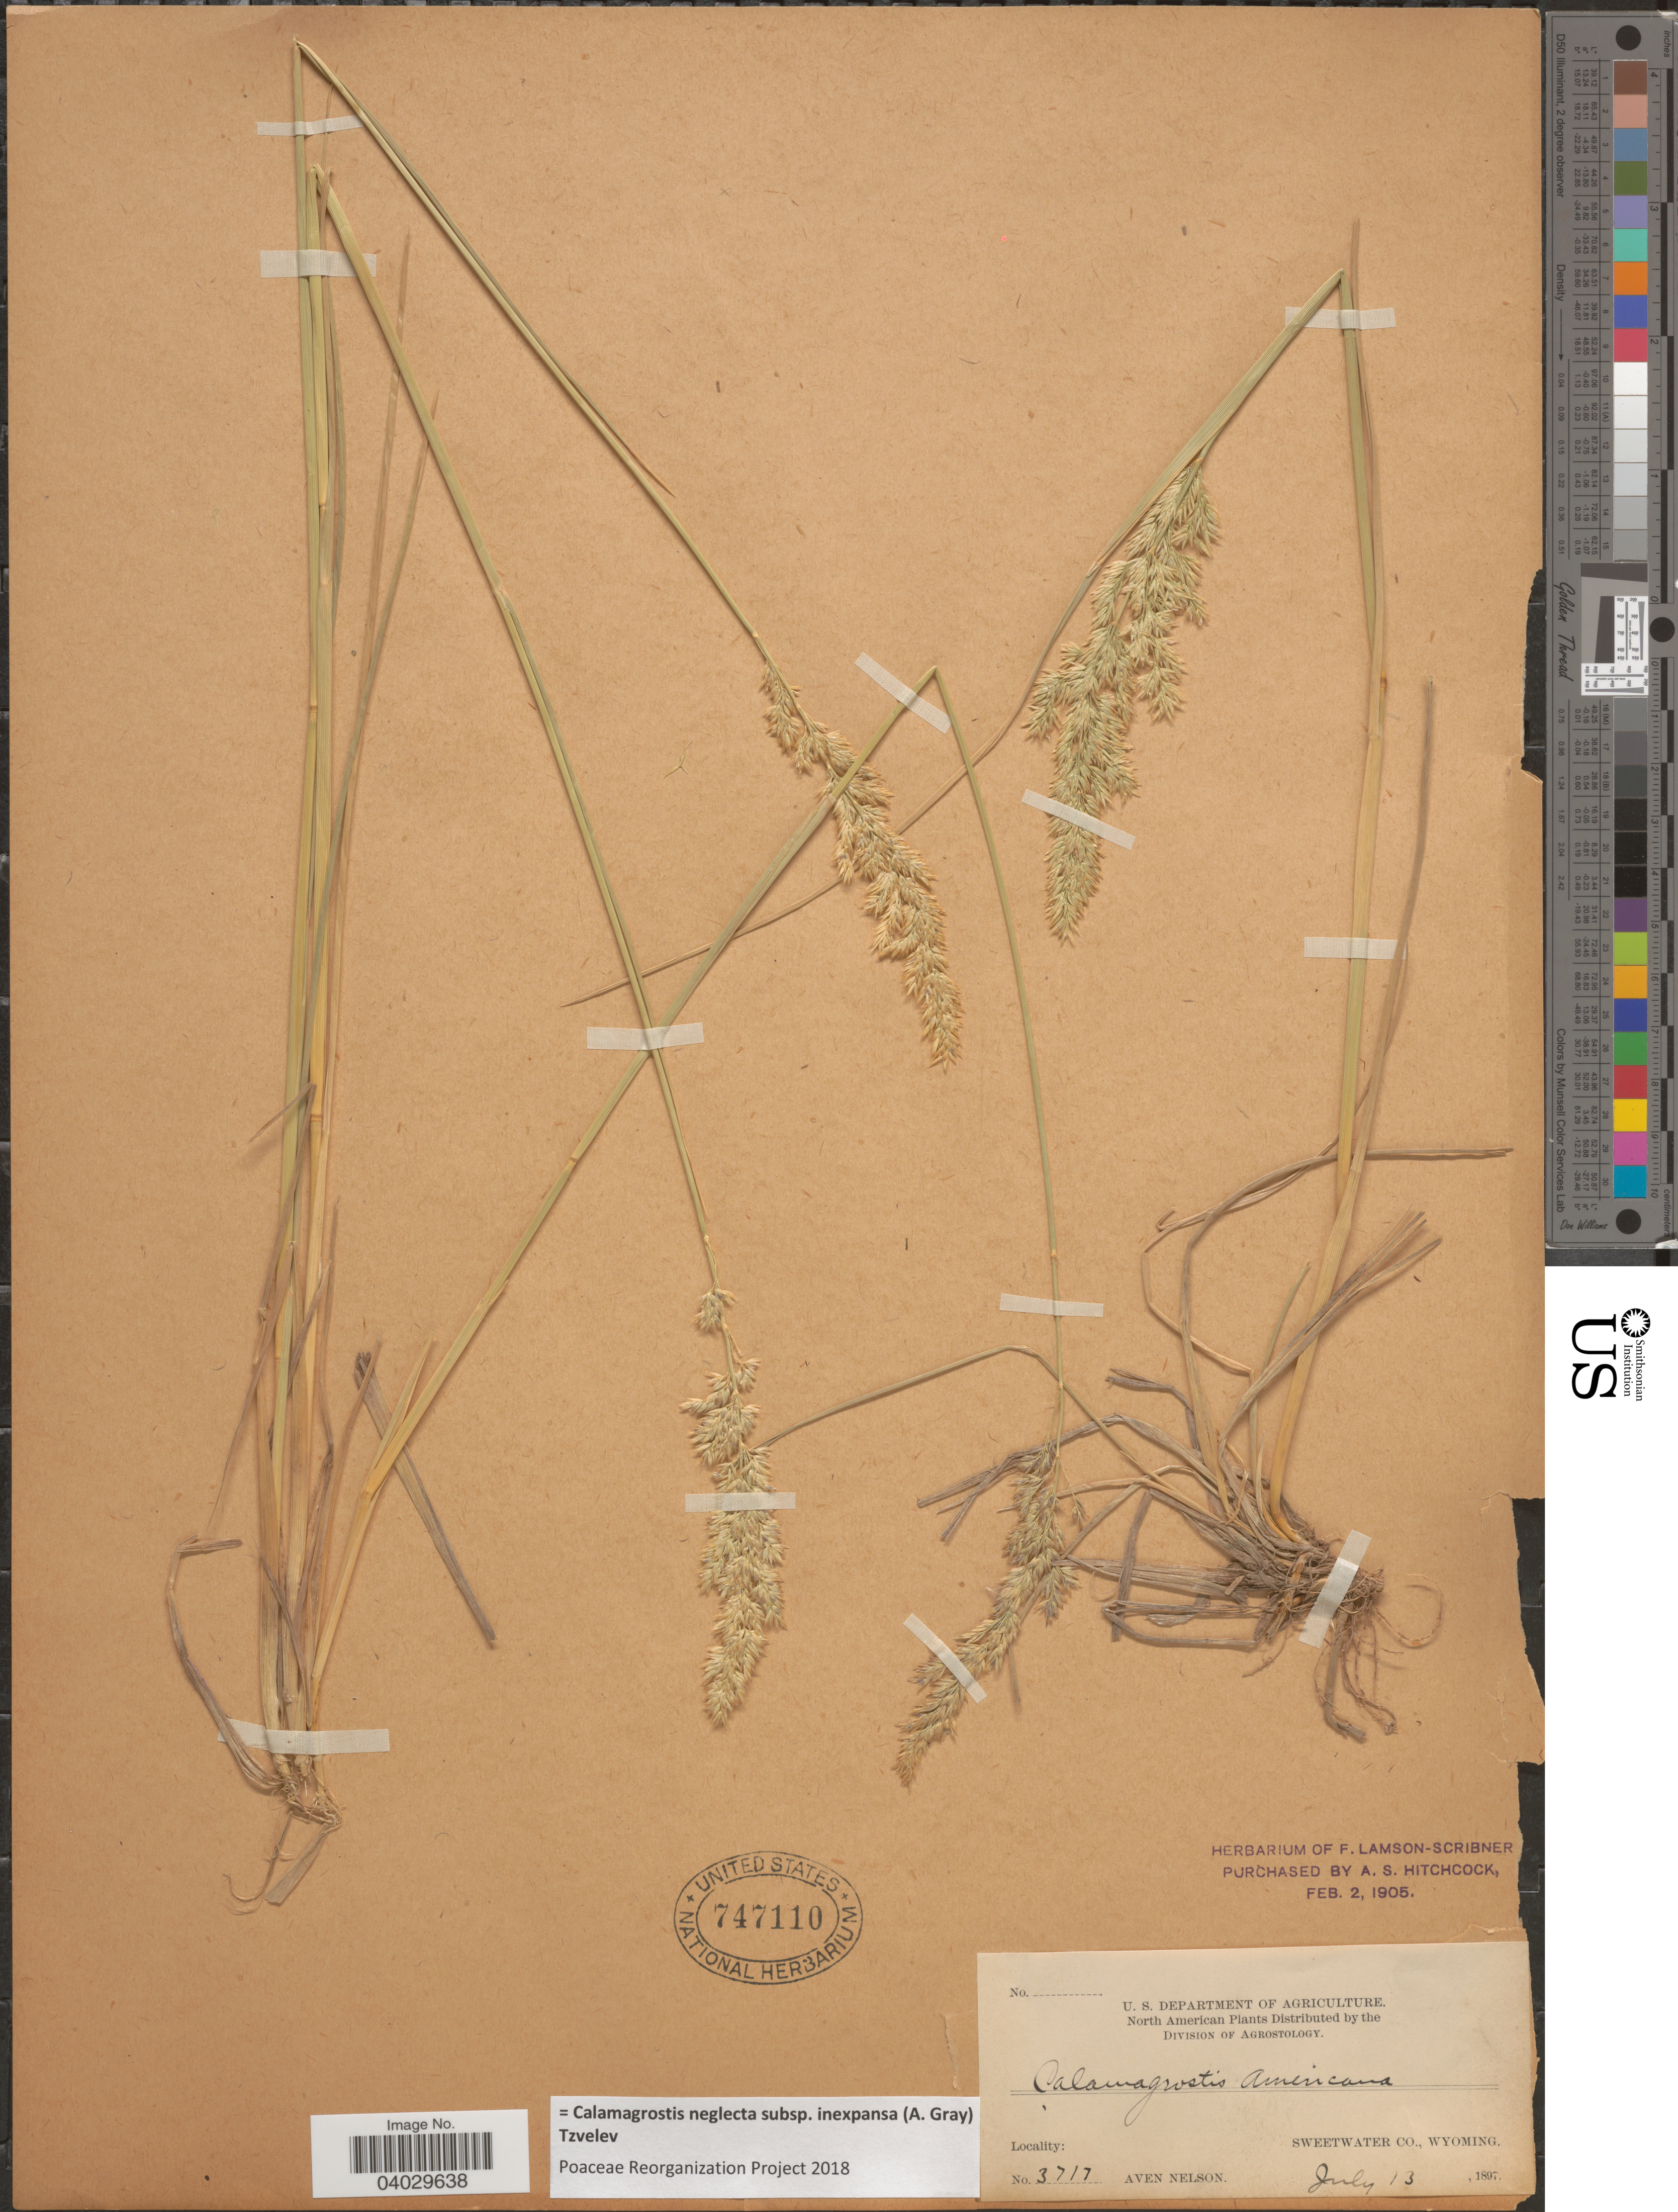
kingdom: Plantae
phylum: Tracheophyta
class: Liliopsida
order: Poales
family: Poaceae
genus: Calamagrostis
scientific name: Calamagrostis neglecta subsp. inexpansa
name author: (A. Gray) Tzvelev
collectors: A. Nelson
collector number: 3717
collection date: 1897-07-13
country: United States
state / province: Wyoming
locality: Sweetwater Co.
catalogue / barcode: US 747110